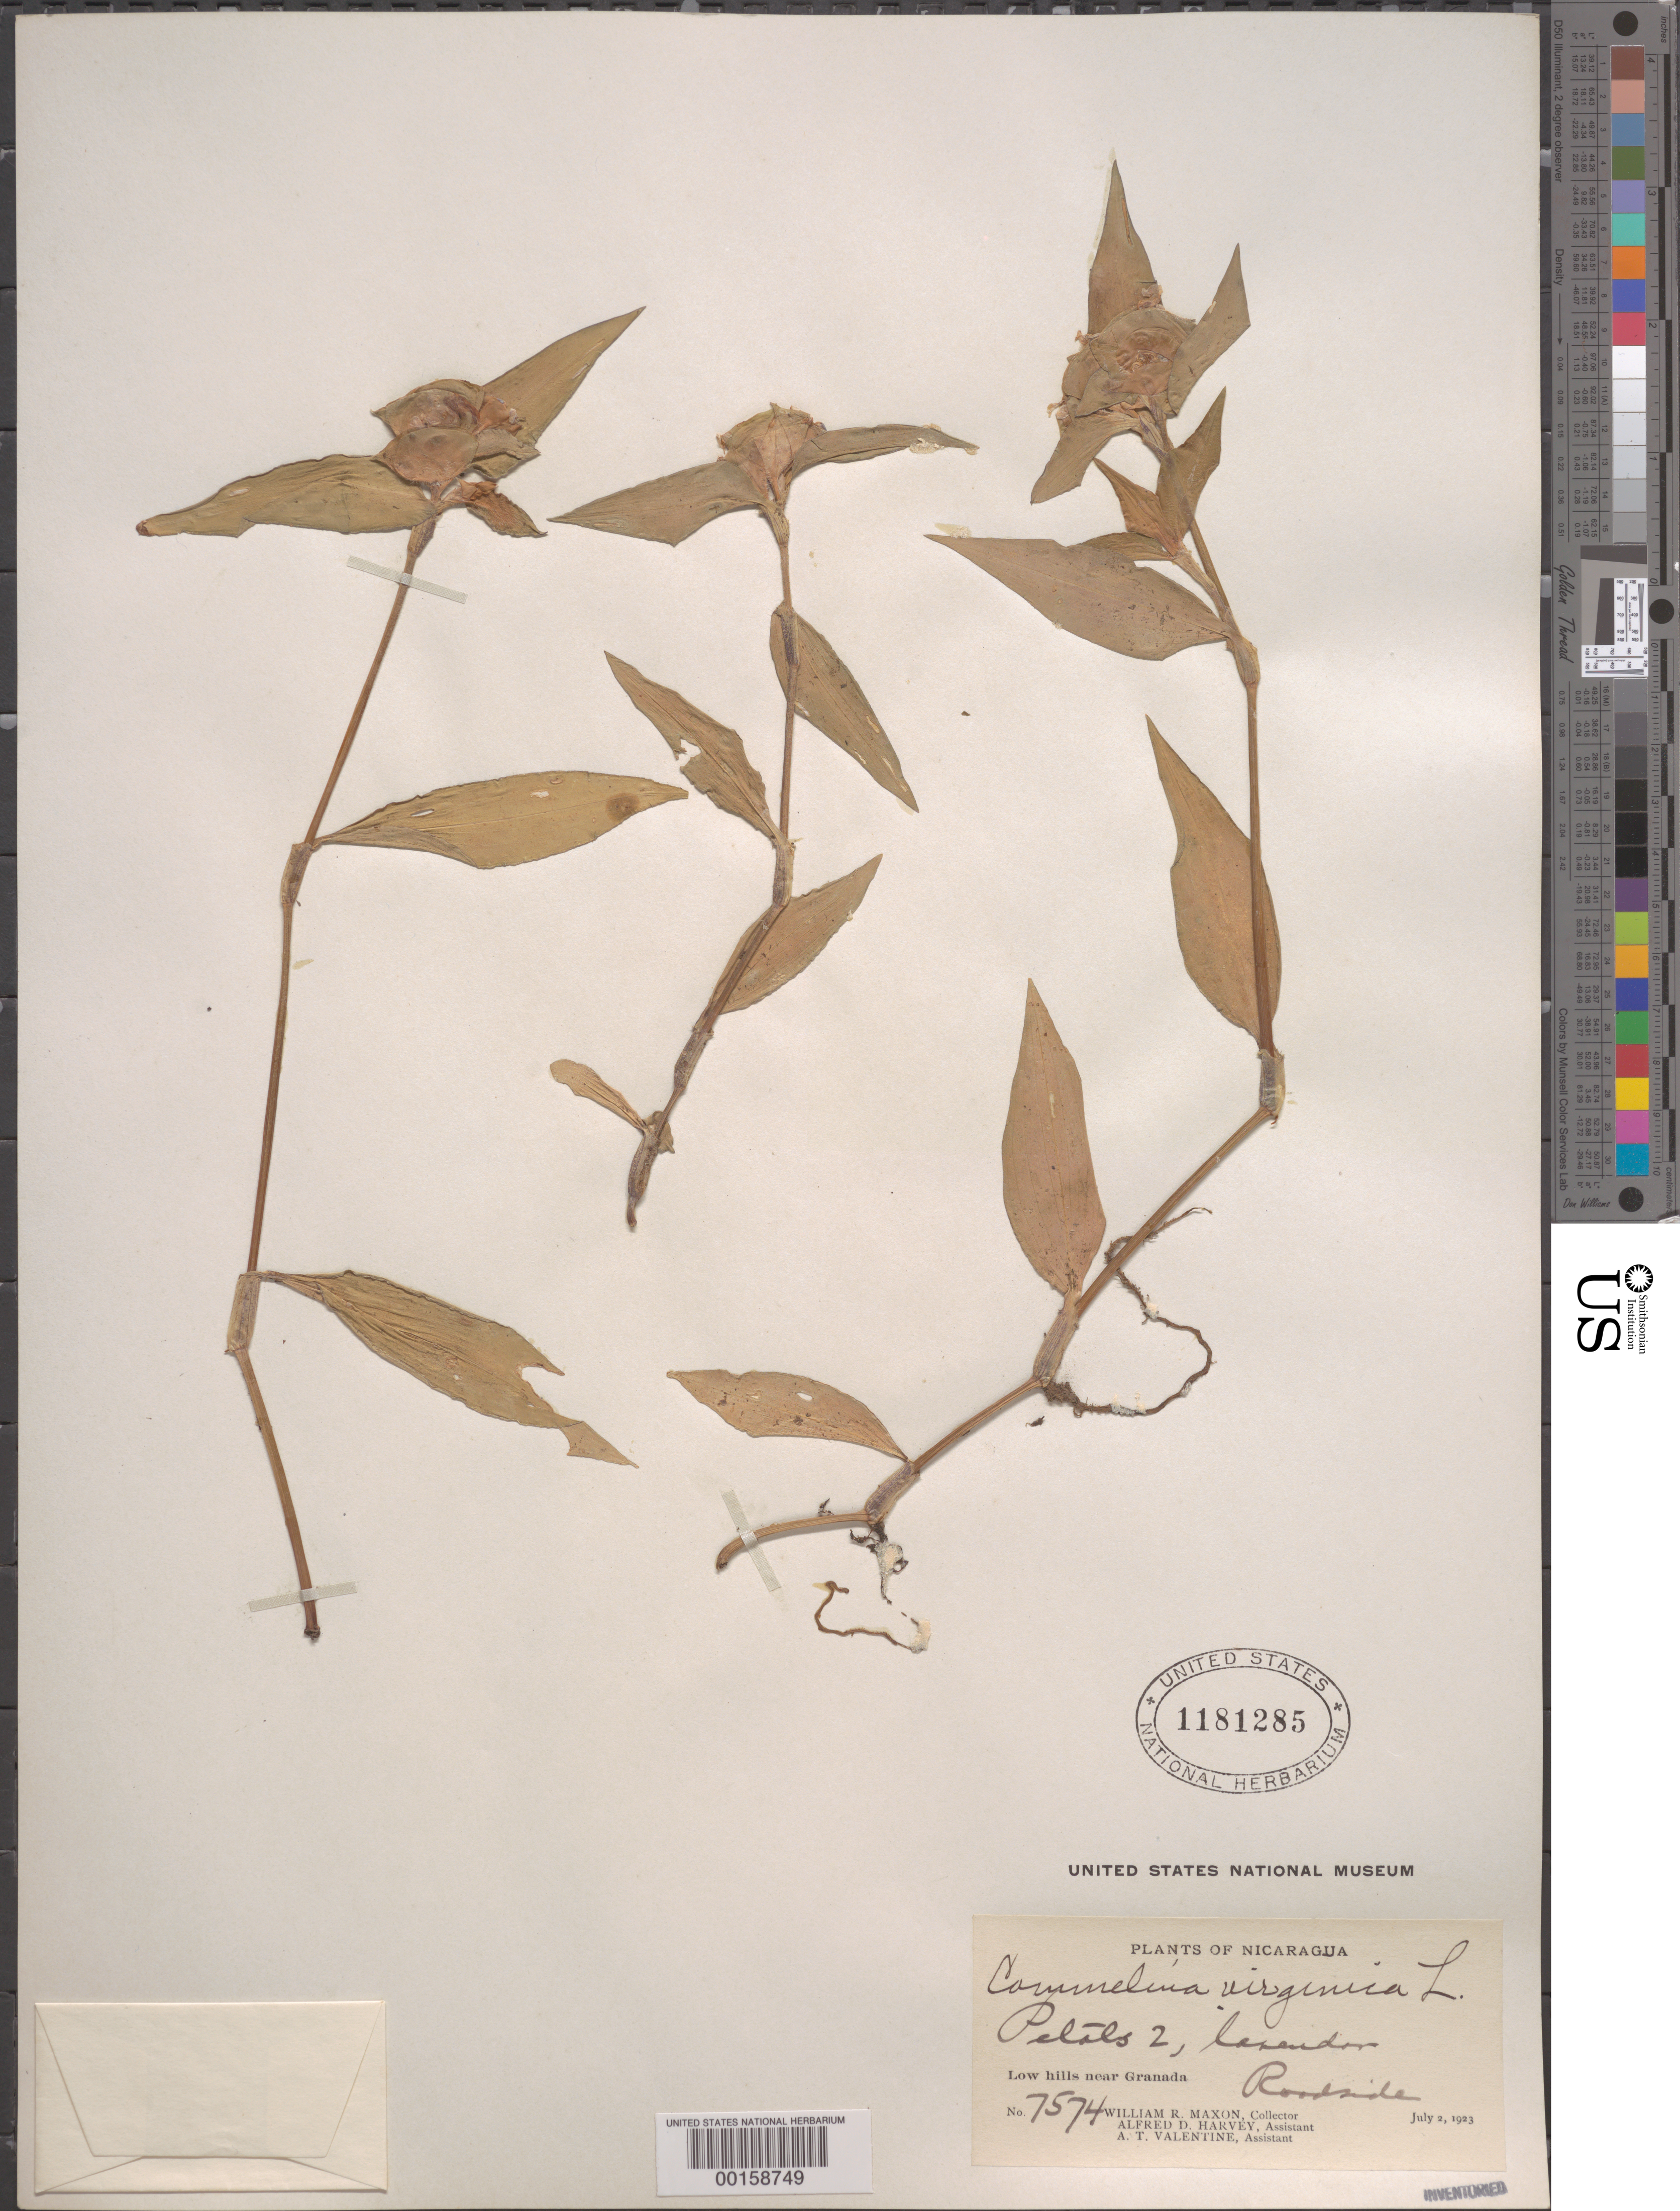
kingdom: Plantae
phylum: Tracheophyta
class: Liliopsida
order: Commelinales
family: Commelinaceae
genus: Commelina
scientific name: Commelina erecta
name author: L.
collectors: W. R. Maxon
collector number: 7574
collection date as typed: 02 Jul 1923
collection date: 1923-07-02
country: Nicaragua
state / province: Granada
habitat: Roadside; in low hills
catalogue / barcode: US 1181285